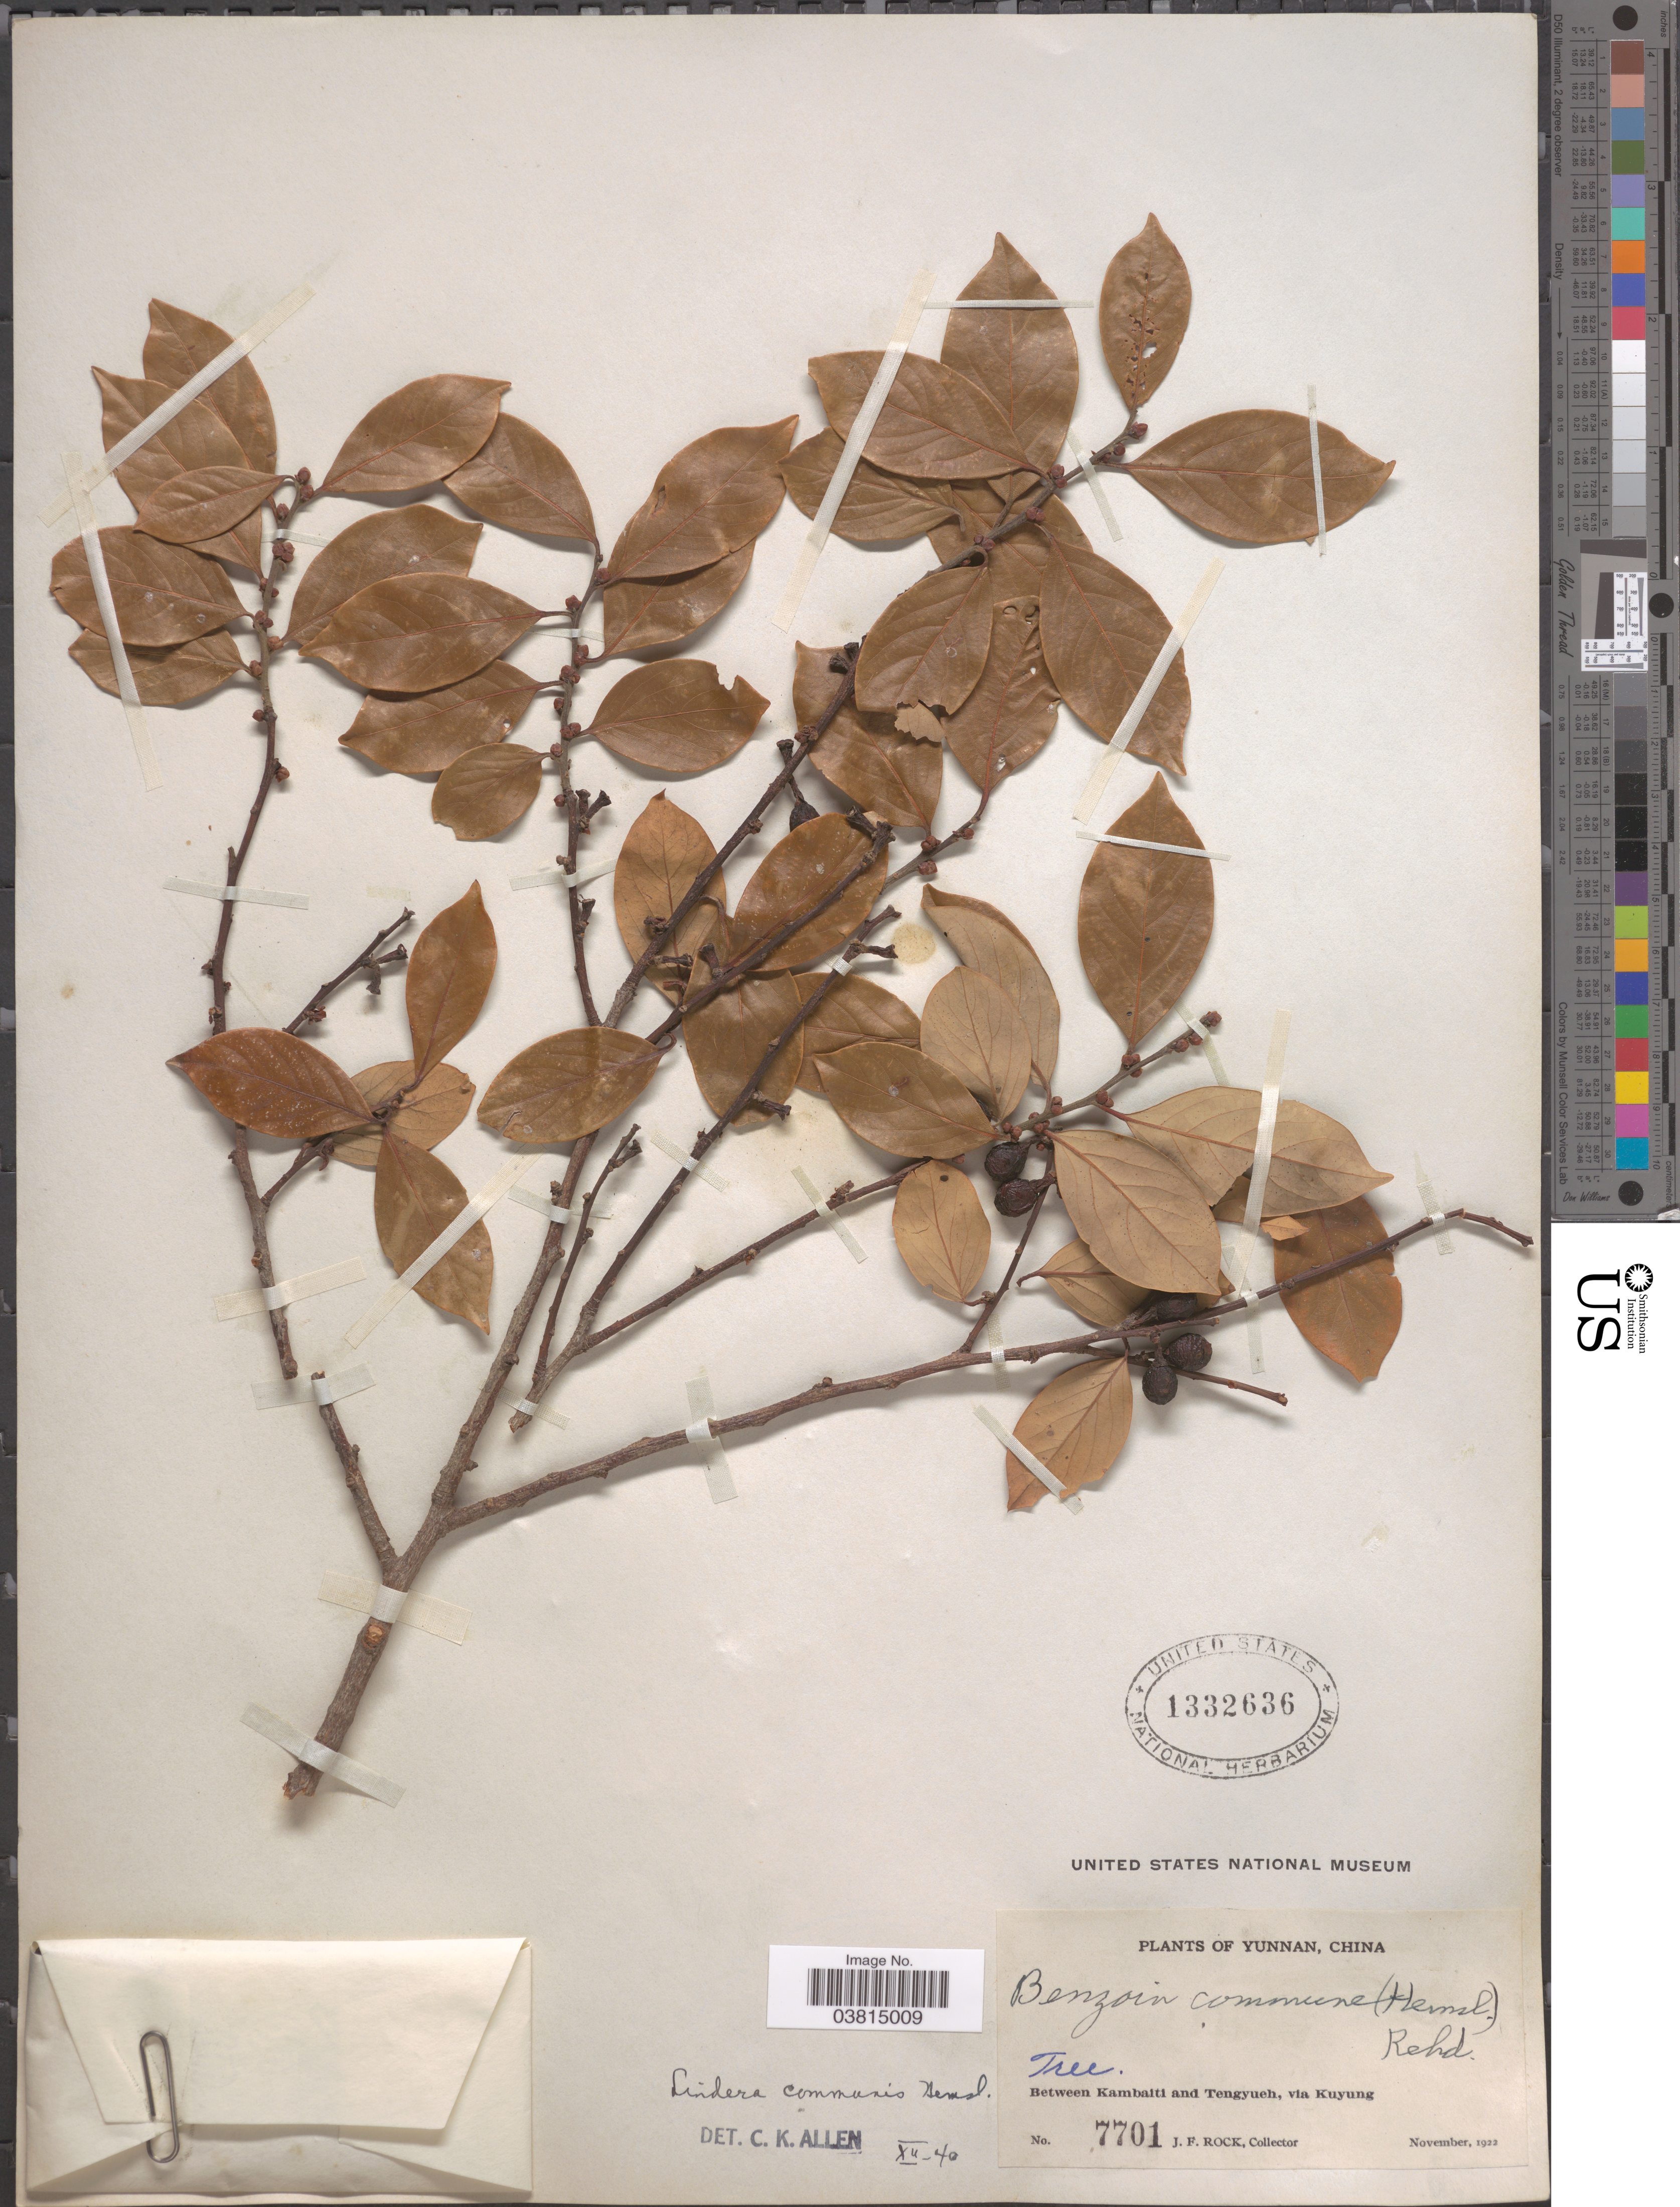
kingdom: Plantae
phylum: Tracheophyta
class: Magnoliopsida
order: Laurales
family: Lauraceae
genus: Lindera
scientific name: Lindera communis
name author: Hemsl.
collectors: J. Rock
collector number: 7701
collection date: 1922-11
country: China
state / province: Yunnan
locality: Between Kambaiti and Tengyueh, via Kuyung.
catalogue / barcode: US 1332636